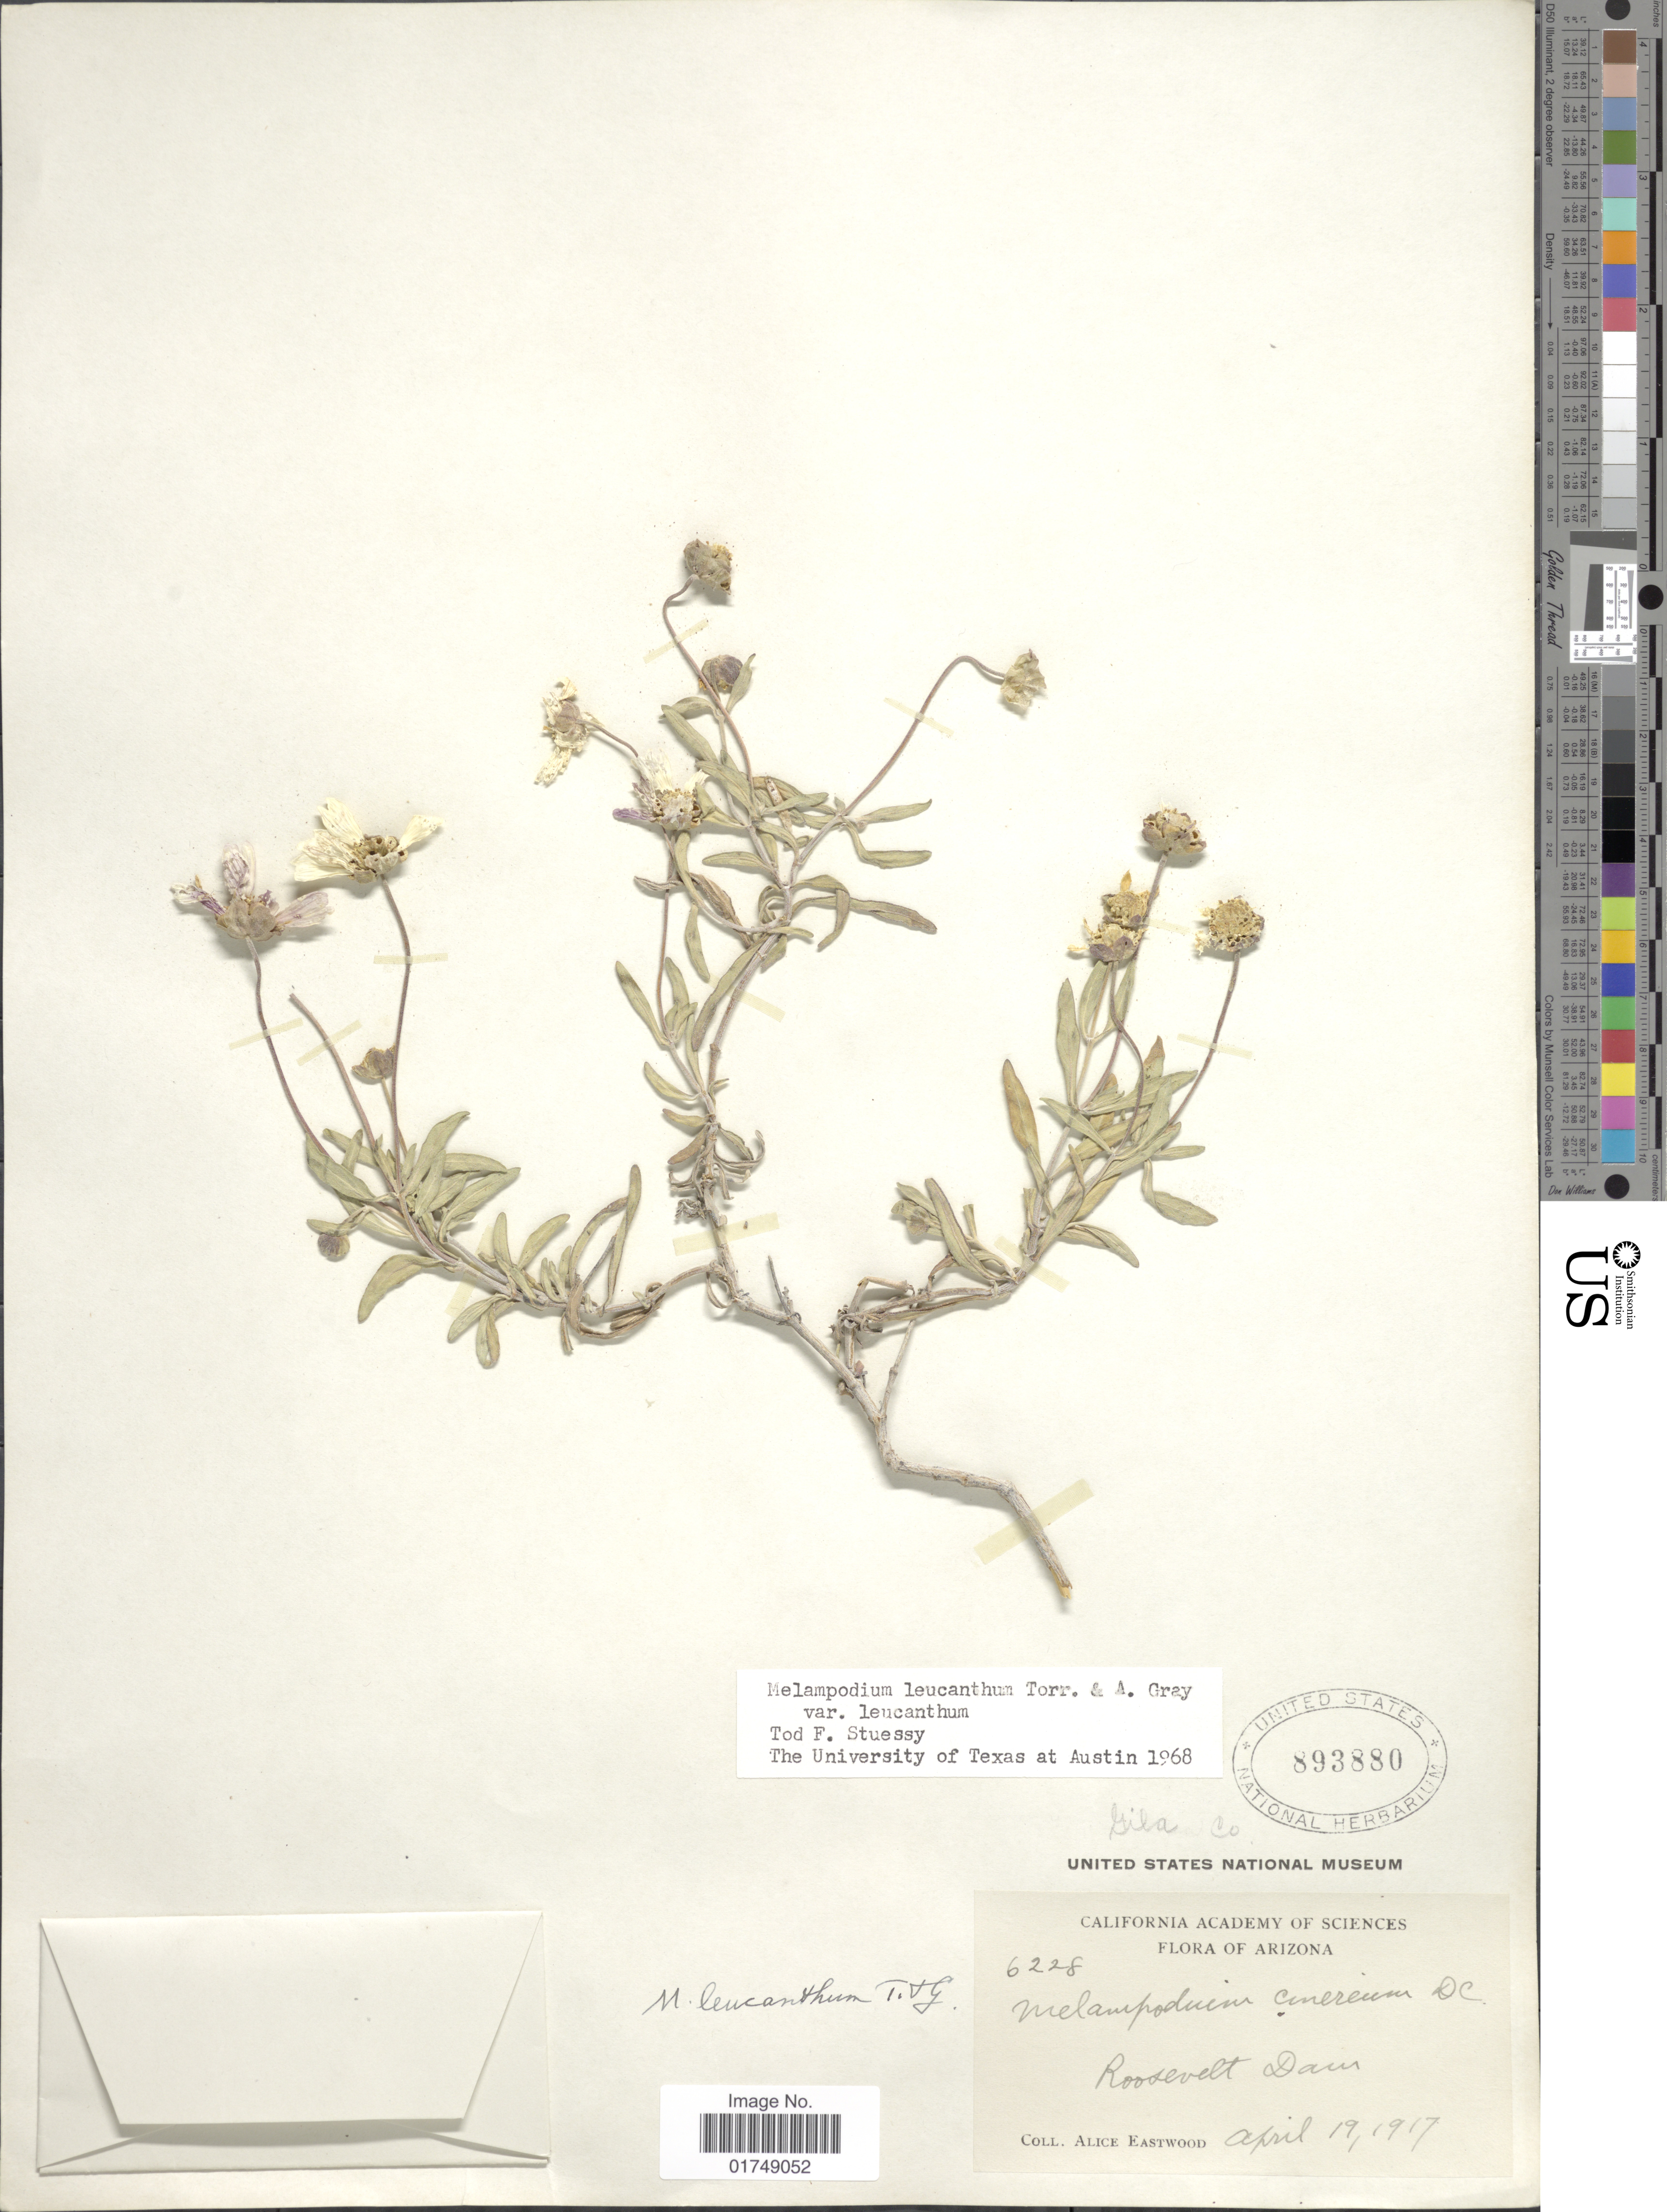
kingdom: Plantae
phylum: Tracheophyta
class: Magnoliopsida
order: Asterales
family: Asteraceae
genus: Melampodium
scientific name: Melampodium leucanthum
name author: Torr. & A. Gray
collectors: A. Eastwood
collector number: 6228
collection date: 1917-04-19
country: United States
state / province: Arizona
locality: Roosevelt Dam, Gila Co.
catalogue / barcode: US 893880